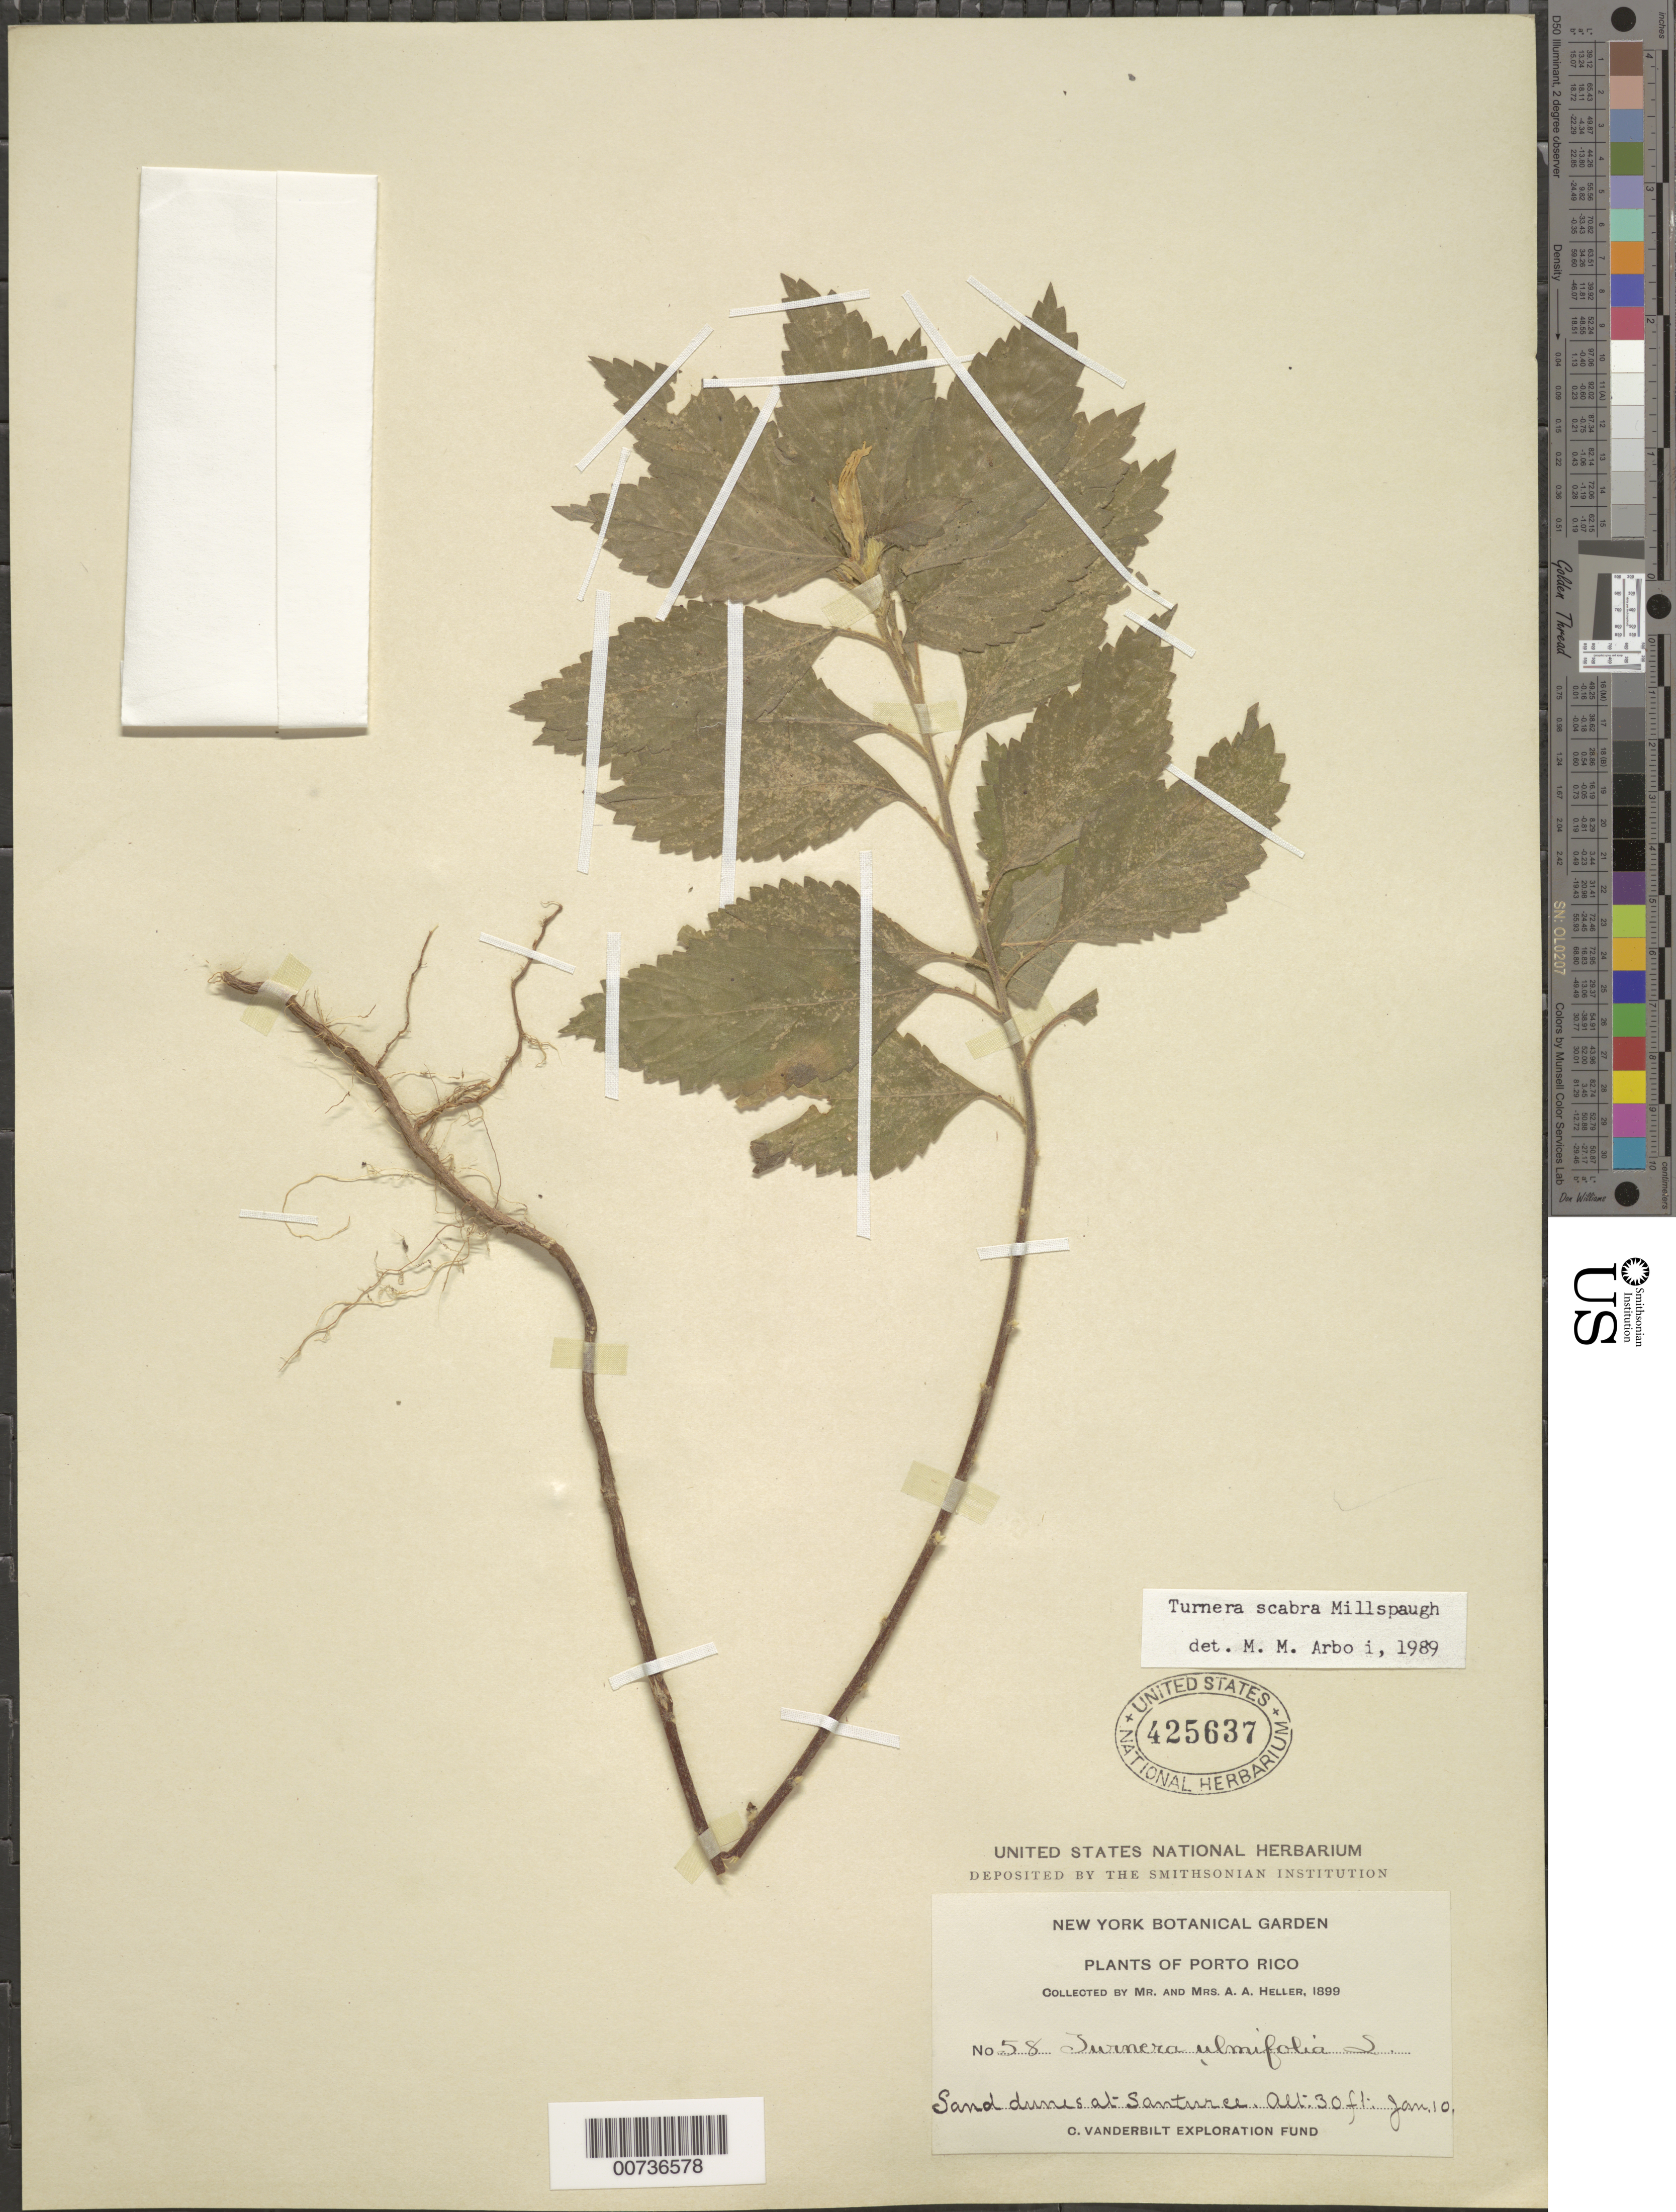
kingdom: Plantae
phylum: Tracheophyta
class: Magnoliopsida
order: Malpighiales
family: Turneraceae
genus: Turnera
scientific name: Turnera scabra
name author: Millsp.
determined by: Arbo, M. M.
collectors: A. A. Heller & E. G. Heller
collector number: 58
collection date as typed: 10 Jan 1899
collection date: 1899-01-10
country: Puerto Rico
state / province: San Juan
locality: Santurce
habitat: Sand dunes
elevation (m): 9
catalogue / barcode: US 425637